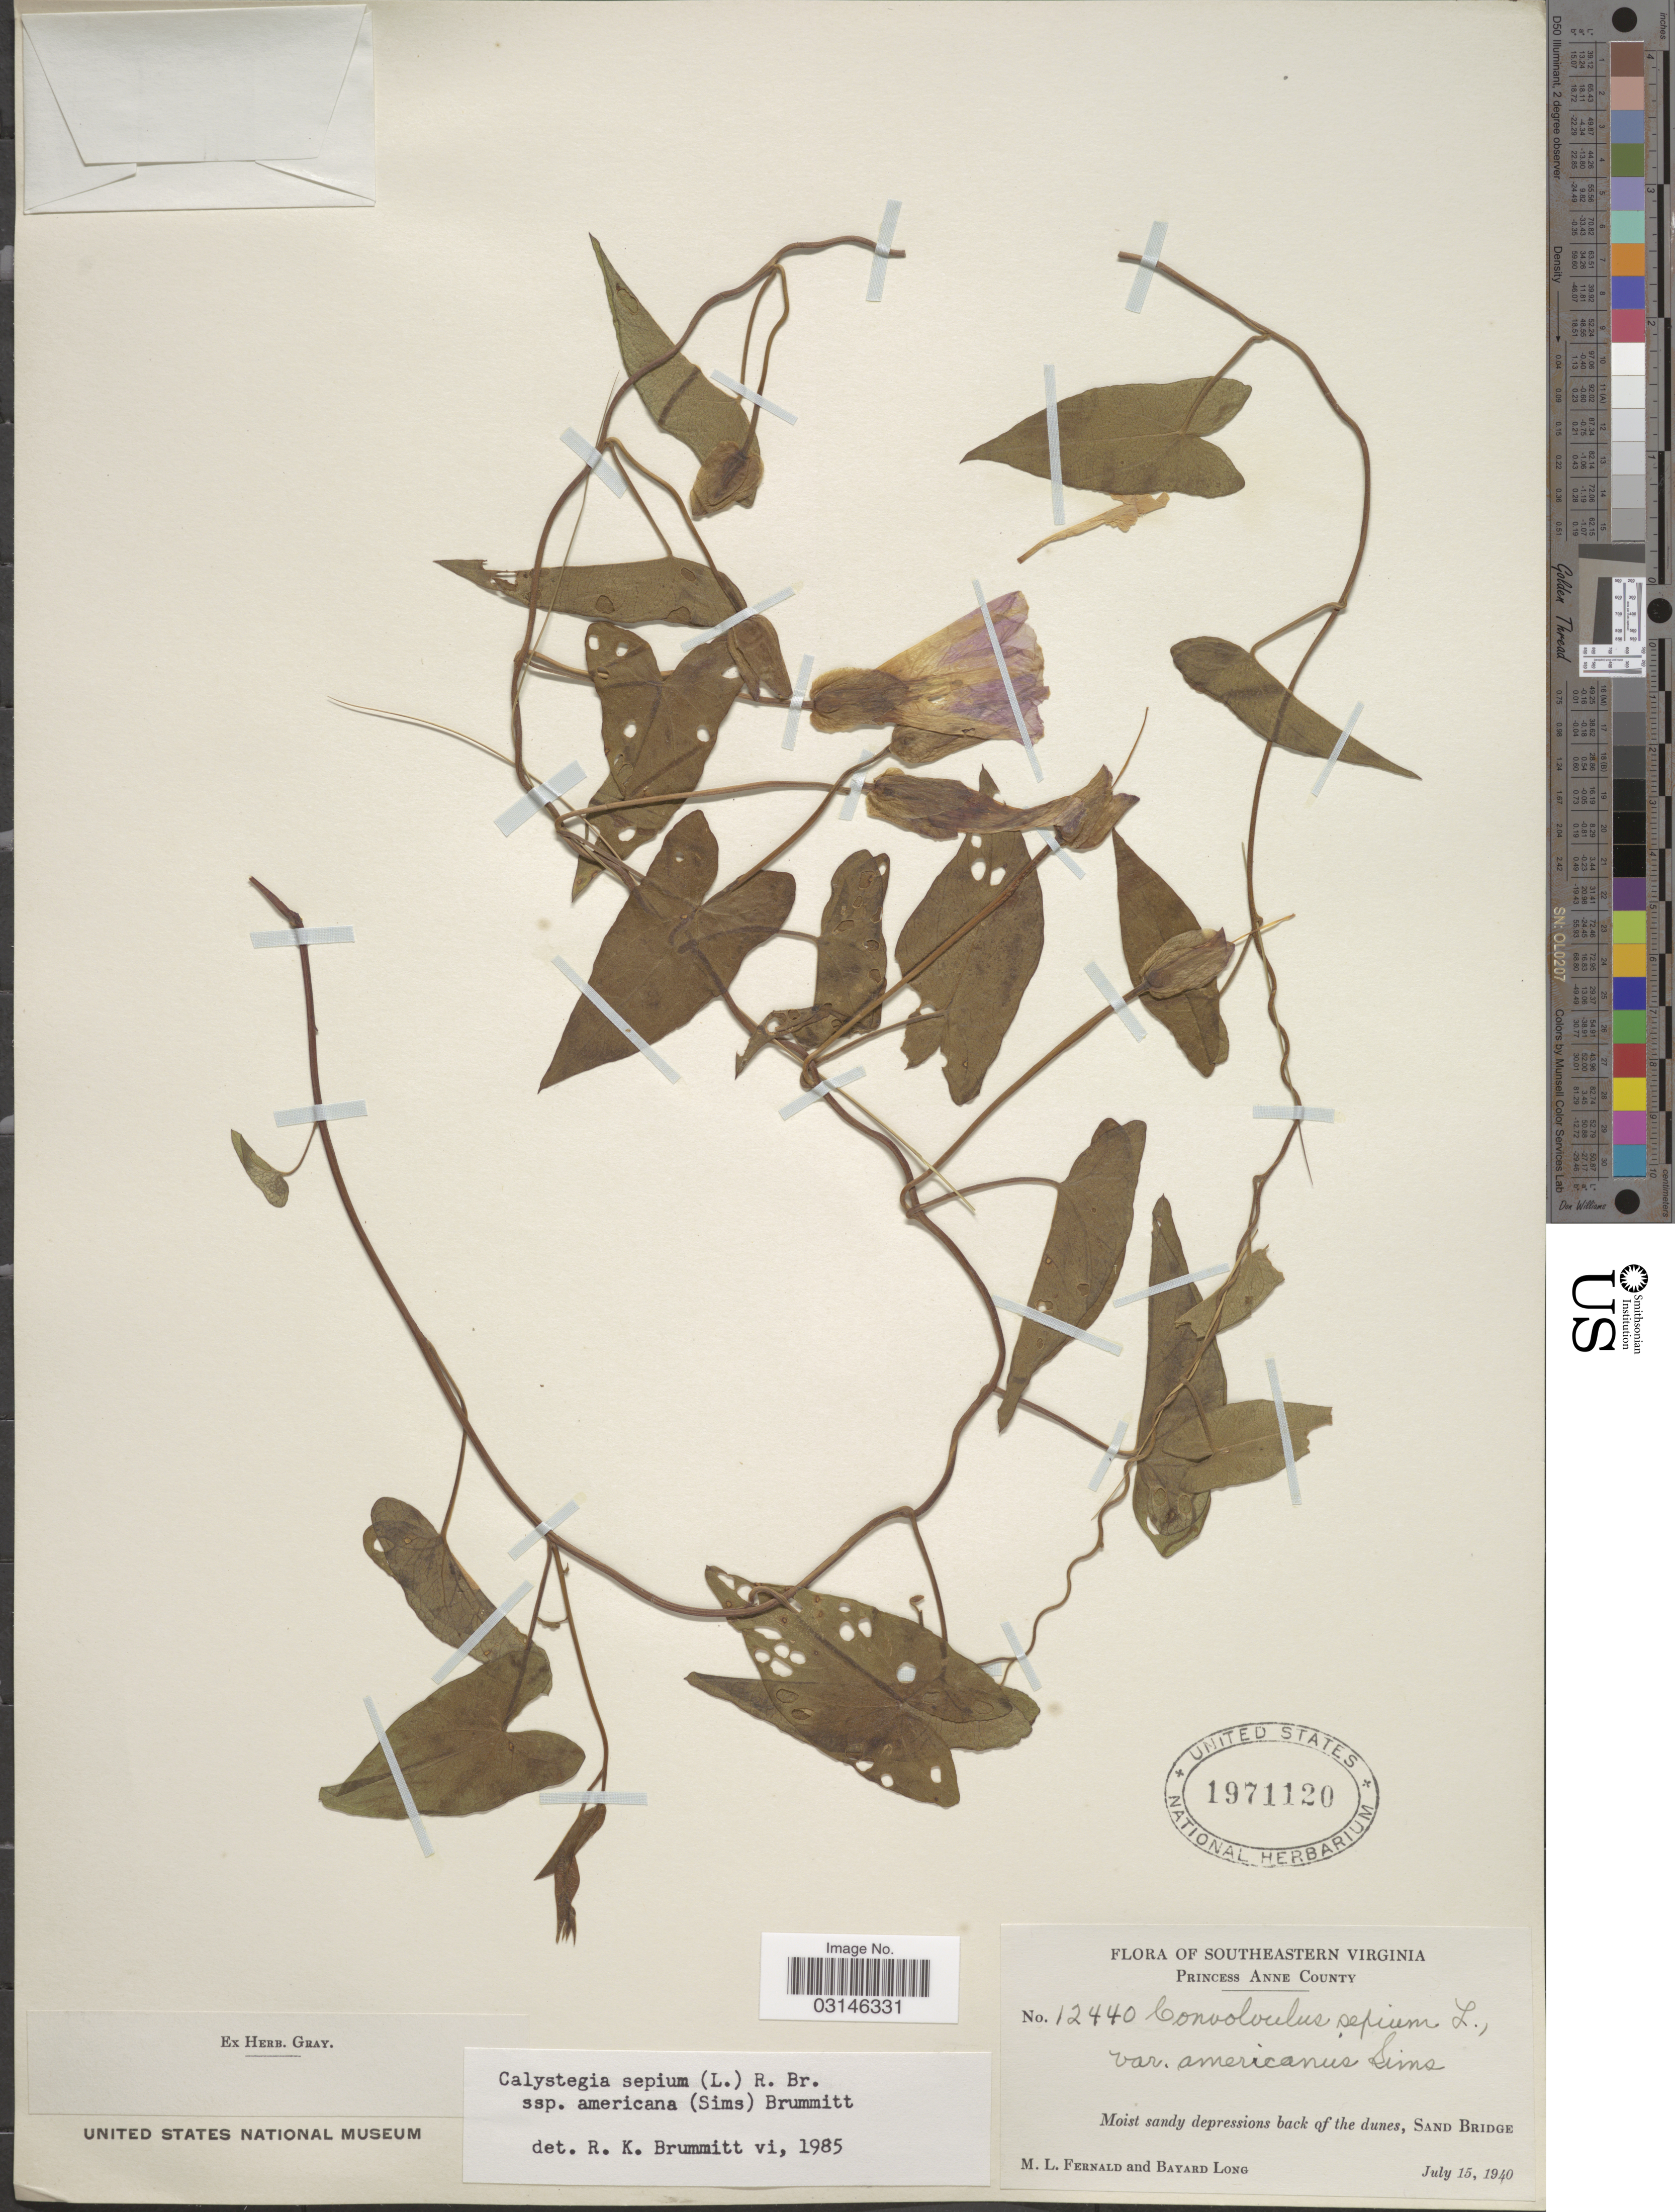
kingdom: Plantae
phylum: Tracheophyta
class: Magnoliopsida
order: Solanales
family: Convolvulaceae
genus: Calystegia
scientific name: Calystegia sepium subsp. americana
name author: (Sims) Brummitt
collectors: M. L. Fernald & B. Long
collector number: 12440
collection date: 1940-07-15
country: United States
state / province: Virginia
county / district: City of Virginia Beach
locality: Southeastern Virginia, Princess Anne (=historic county name) County, Moist sandy depressions back of the dunes, Sand Bridge.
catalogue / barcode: US 1971120